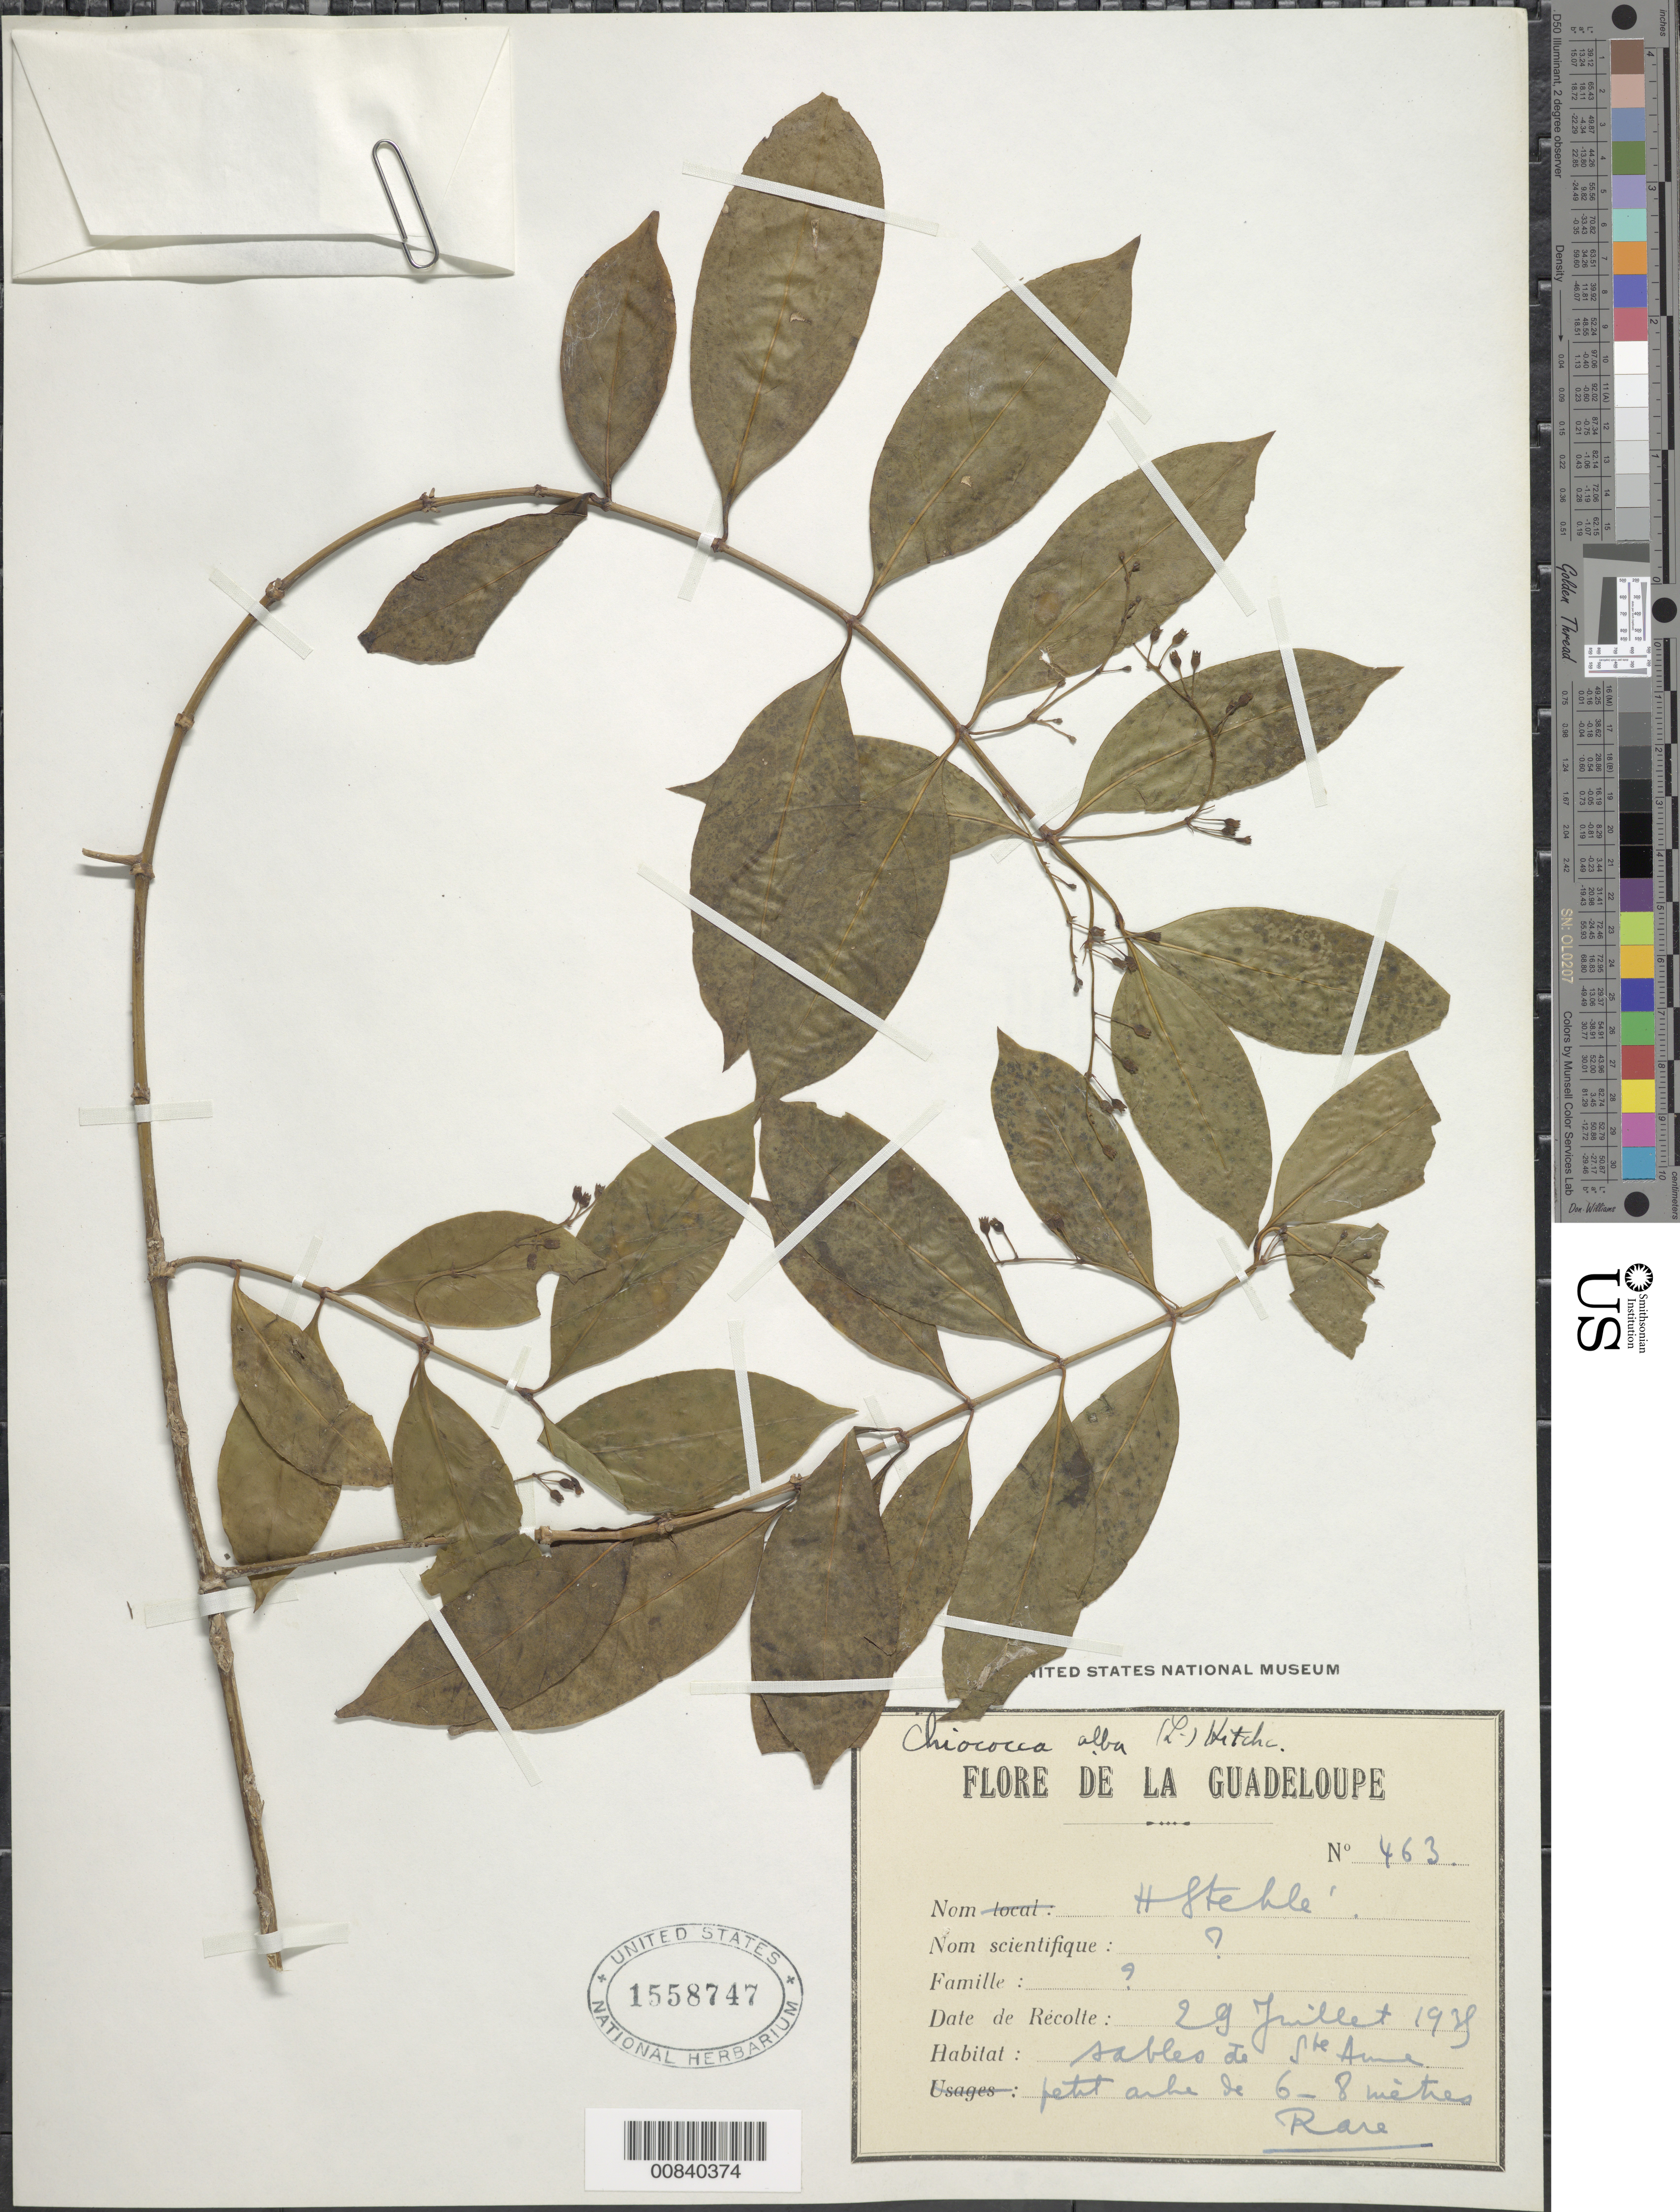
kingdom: Plantae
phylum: Tracheophyta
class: Magnoliopsida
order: Gentianales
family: Rubiaceae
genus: Chiococca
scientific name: Chiococca alba subsp. alba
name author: (L.) Hitchc.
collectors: H. Stehlé & M. Stehlé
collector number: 463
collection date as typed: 29 Jul 1939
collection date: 1939-07-29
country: Guadeloupe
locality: Colorn très (sp?)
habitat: Sables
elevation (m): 100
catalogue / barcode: US 1558747